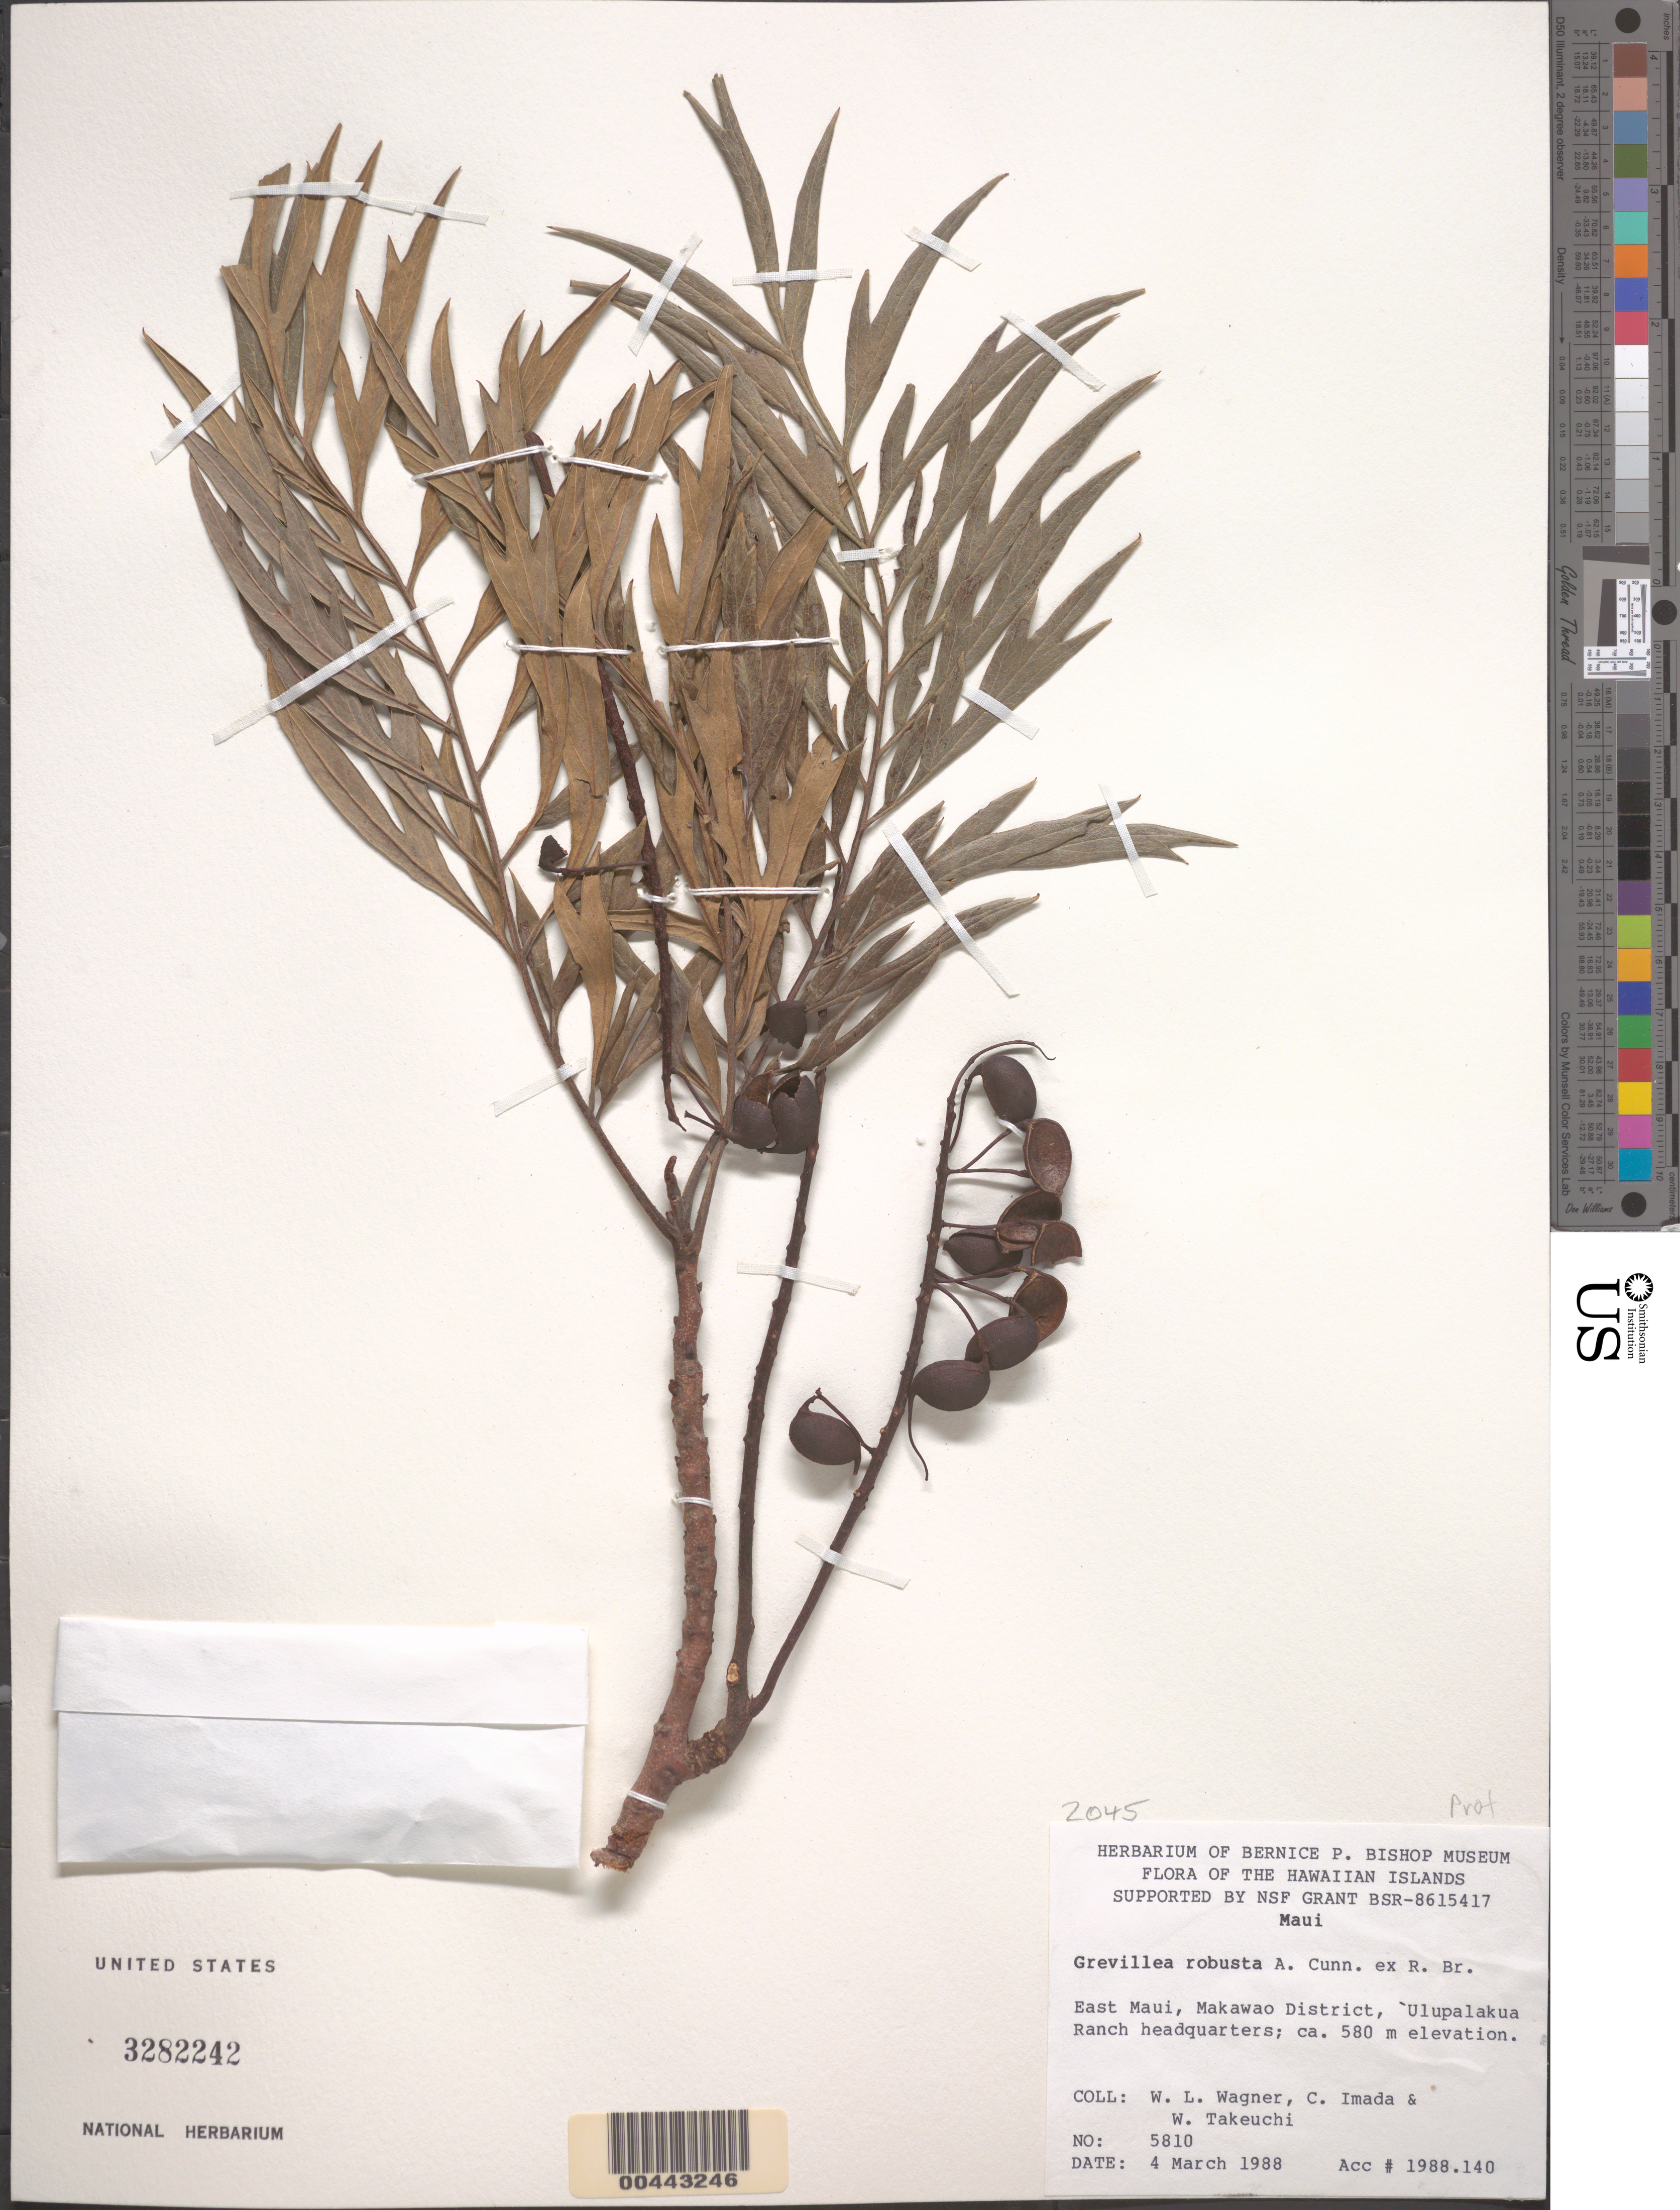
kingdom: Plantae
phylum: Tracheophyta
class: Magnoliopsida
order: Proteales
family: Proteaceae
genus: Grevillea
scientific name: Grevillea robusta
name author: A. Cunn.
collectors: W. L. Wagner, C. Imada & W. N. Takeuchi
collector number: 5810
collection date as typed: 4 Mar 1988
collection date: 1988-03-04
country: United States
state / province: Hawaii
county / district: Maui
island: Maui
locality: E Maui, Makawao District, Ulupalakua Ranch headquarters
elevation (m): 580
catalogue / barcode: US 3282242